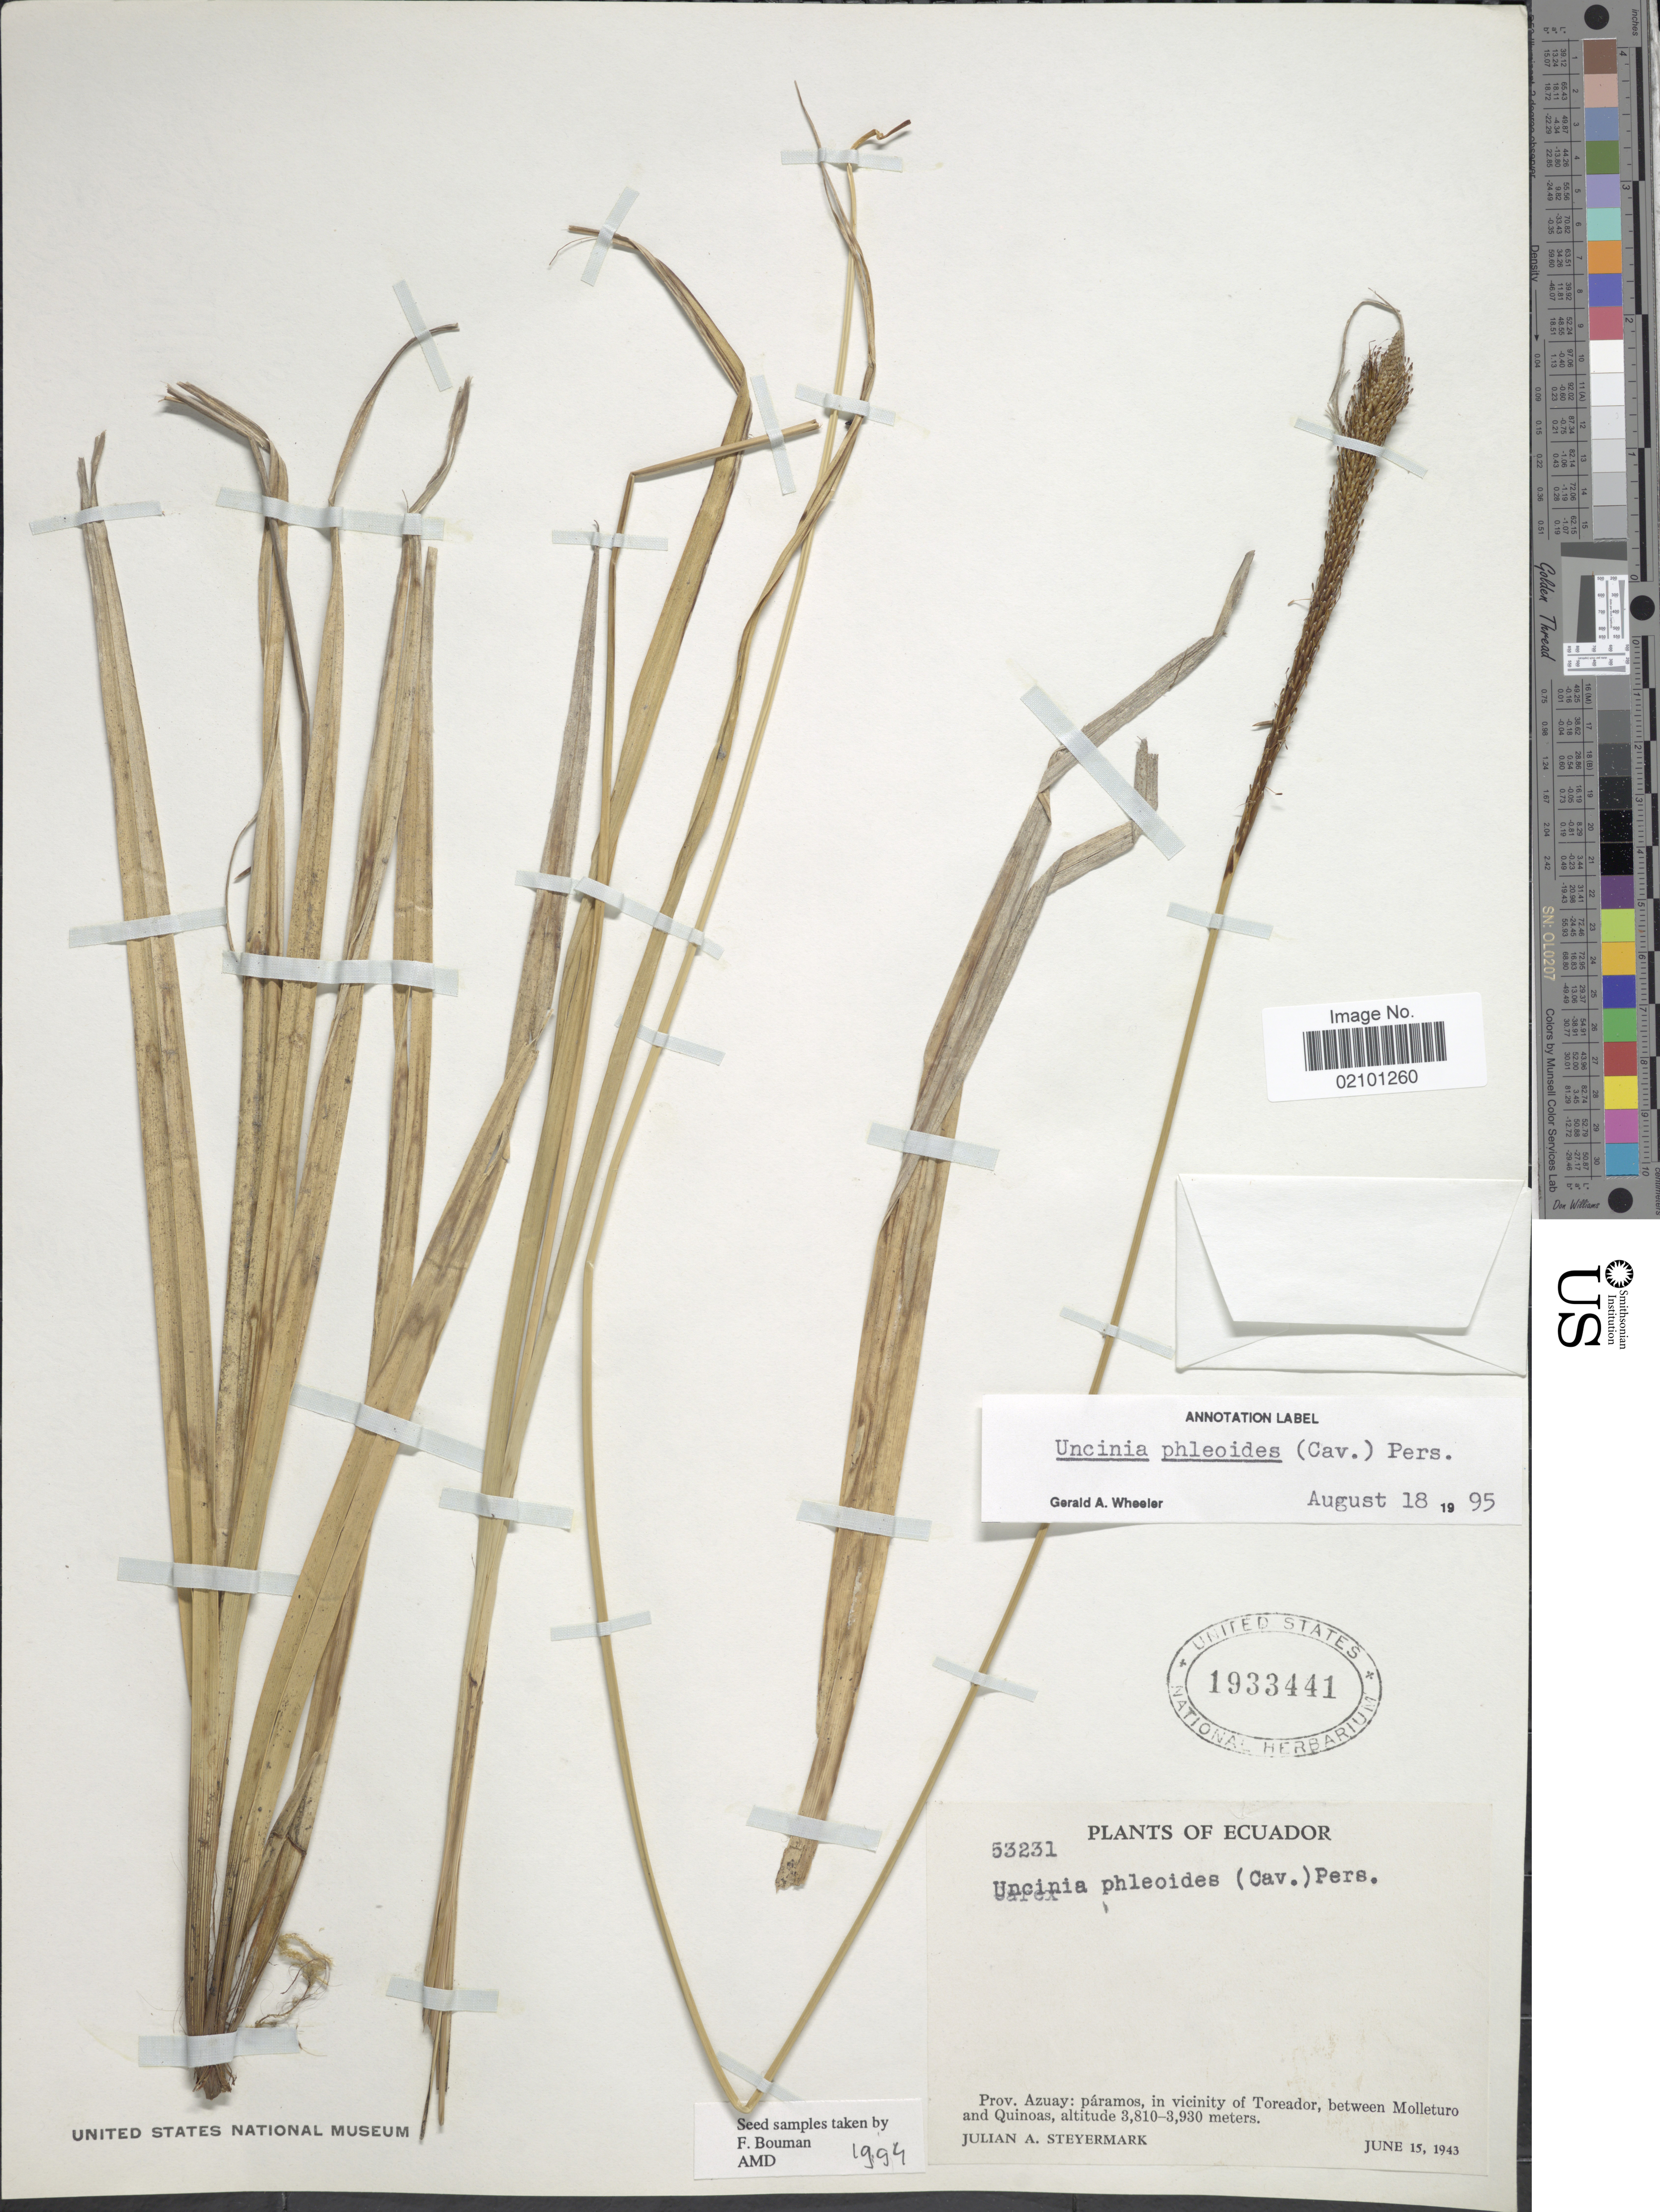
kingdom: Plantae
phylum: Tracheophyta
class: Liliopsida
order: Poales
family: Cyperaceae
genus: Carex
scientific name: Carex phleoides subsp. koyamae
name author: (Gómez-Laur.) Jim.Mejías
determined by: Jimnéz-Mejias, Pedro, (UPOS), Universidad Pablo de Olavide (SPAIN)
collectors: J. Steyermark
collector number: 53231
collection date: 1943-06-15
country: Ecuador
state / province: Azuay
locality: Prov. Azuay: paramos, in vicinity of Toreador, between Molleturo and Quinoas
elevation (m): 3810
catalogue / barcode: US 1933441